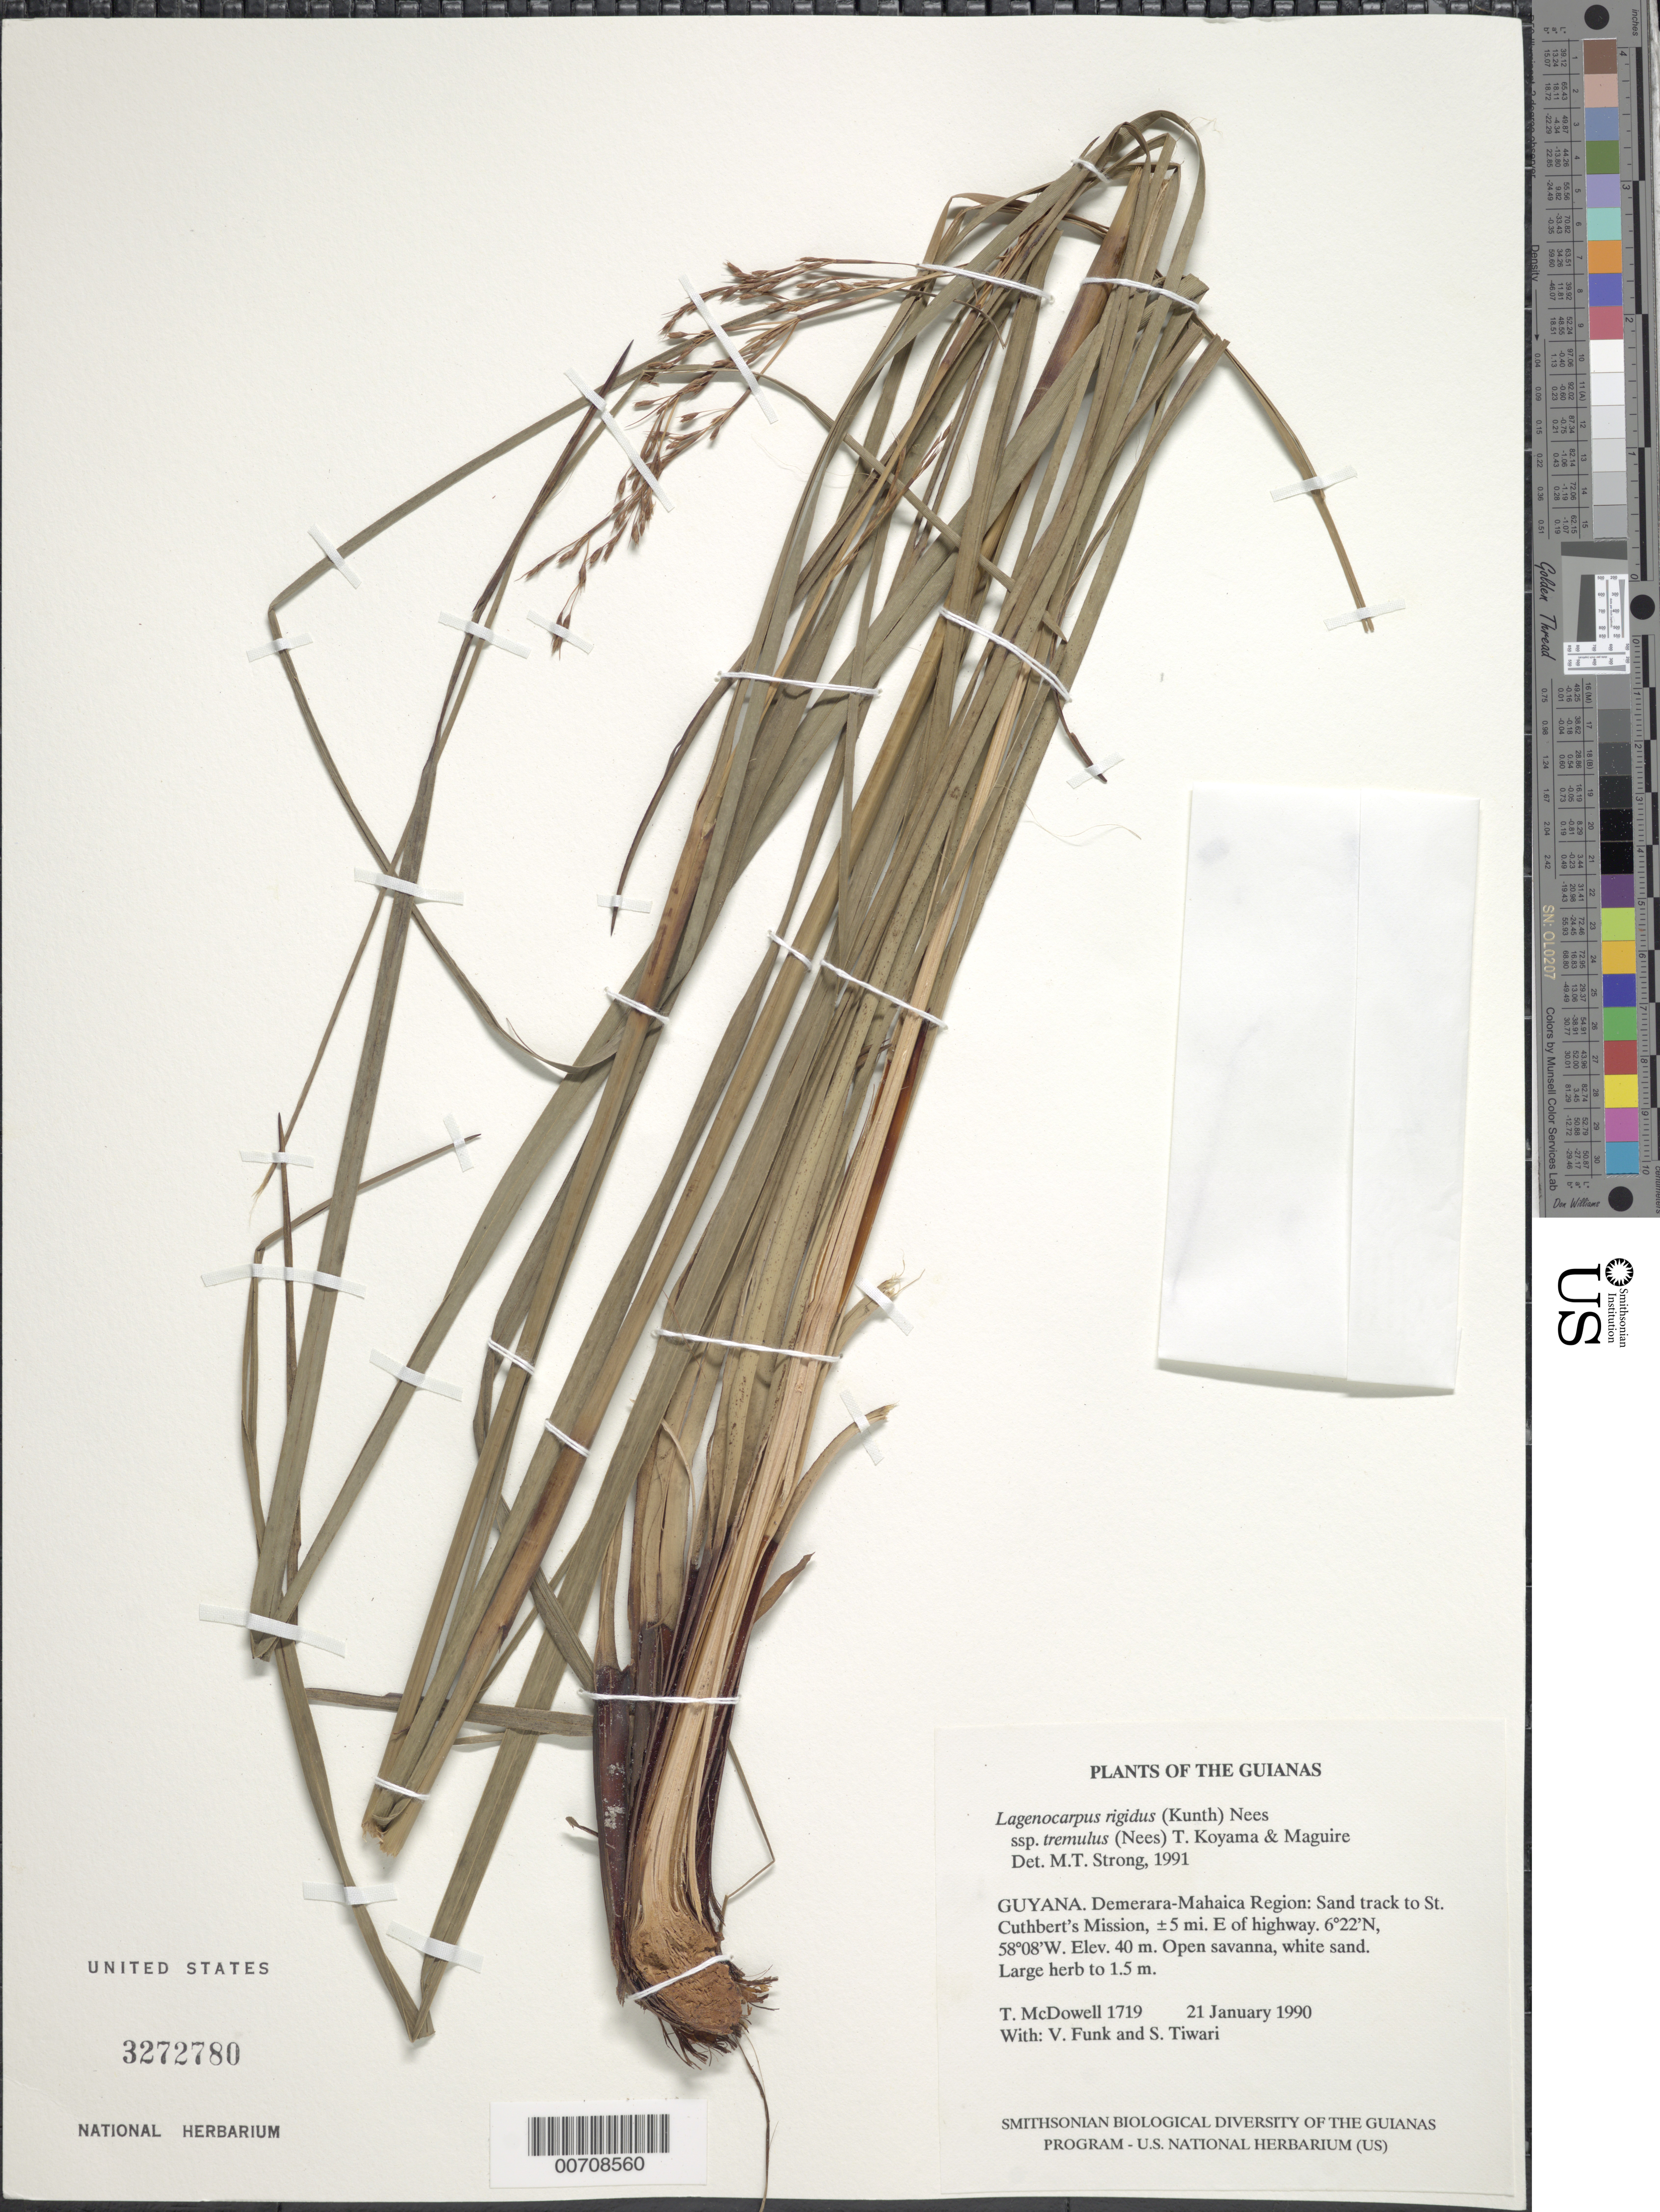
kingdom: Plantae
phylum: Tracheophyta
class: Liliopsida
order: Poales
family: Cyperaceae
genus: Lagenocarpus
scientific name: Lagenocarpus rigidus subsp. tremulus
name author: (Nees) T. Koyama & Maguire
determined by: Strong, M. T., (US), Smithsonian Institution - National Museum of Natural History (UNITED STATES)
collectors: T. McDowell, V. Funk & S. Tiwari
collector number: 1719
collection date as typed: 21 January 1990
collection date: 1990-01-21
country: Guyana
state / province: Demerara-Mahaica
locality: Sand track to St. Cuthbert's Mission, ±5 mi. E of highway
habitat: Open savanna, white sand, highly soaked from 3 weeks of rain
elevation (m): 40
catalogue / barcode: US 3272780